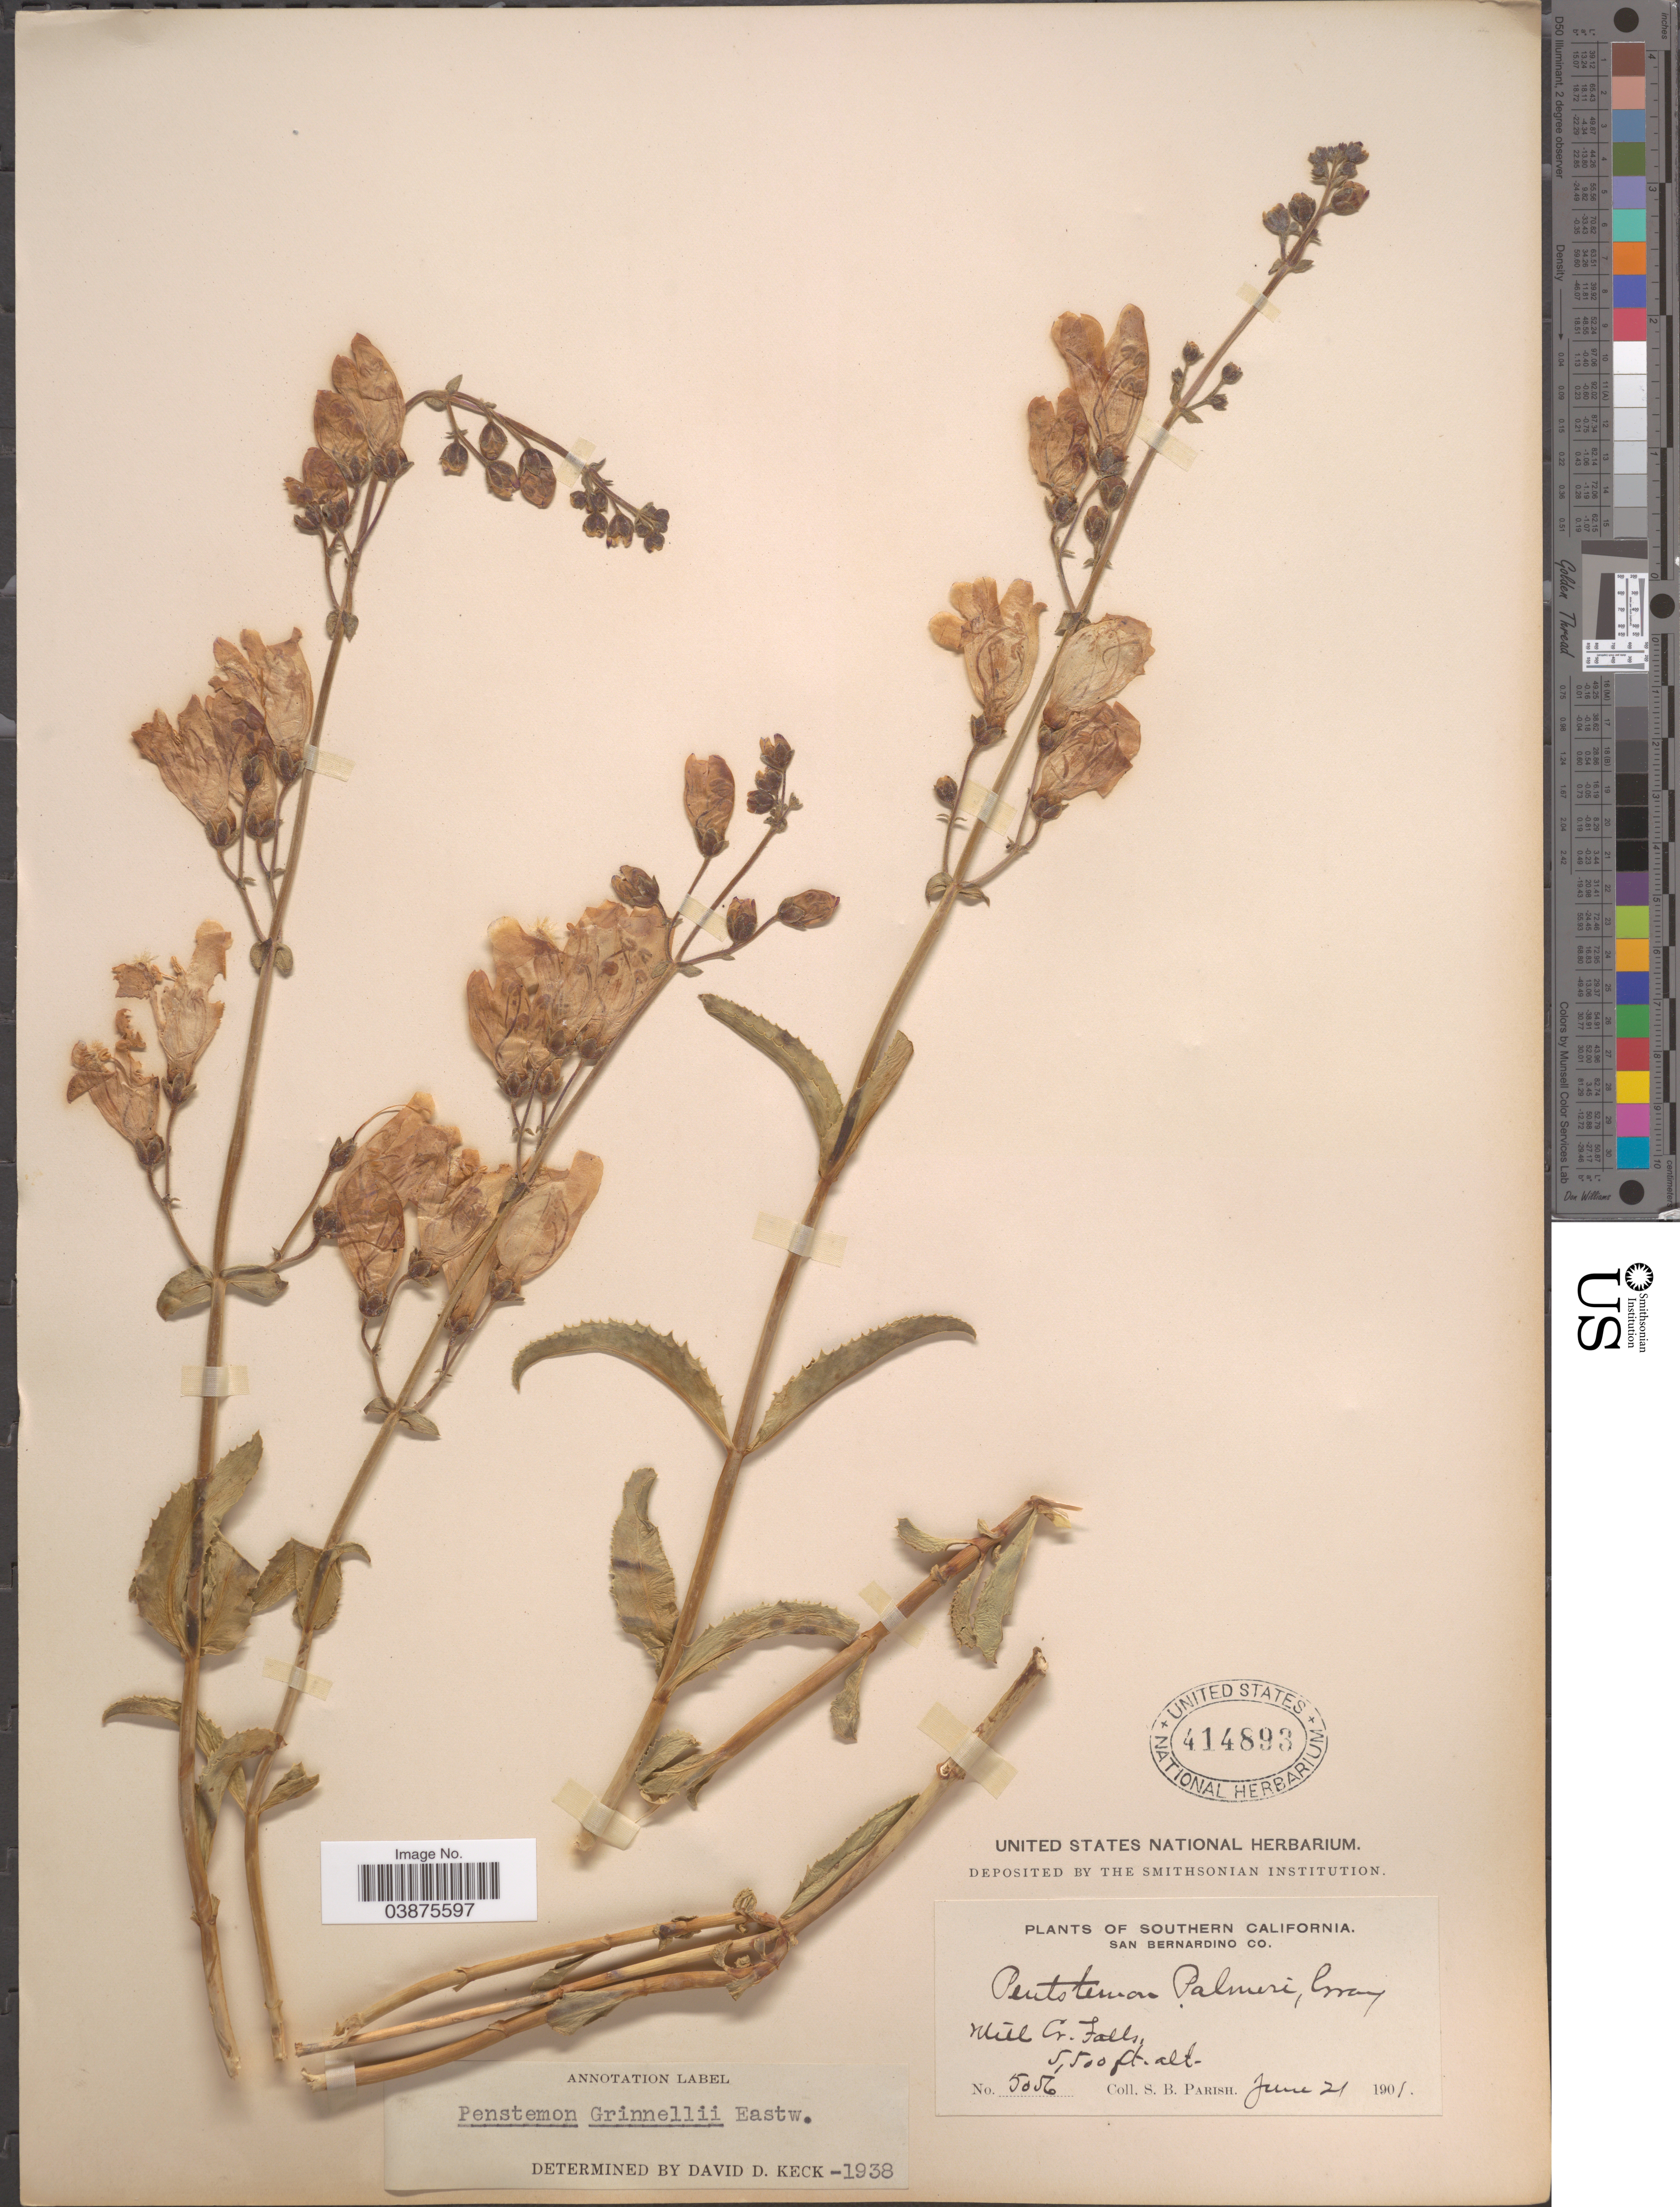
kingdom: Plantae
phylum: Tracheophyta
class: Magnoliopsida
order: Lamiales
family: Plantaginaceae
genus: Penstemon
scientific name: Penstemon grinnellii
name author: Eastw.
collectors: S. B. Parish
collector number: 5056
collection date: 1901-06-21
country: United States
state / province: California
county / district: San Bernardino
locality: Southern California. San Bernardino Co. Mill Cr. Falls.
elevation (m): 1676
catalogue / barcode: US 414893